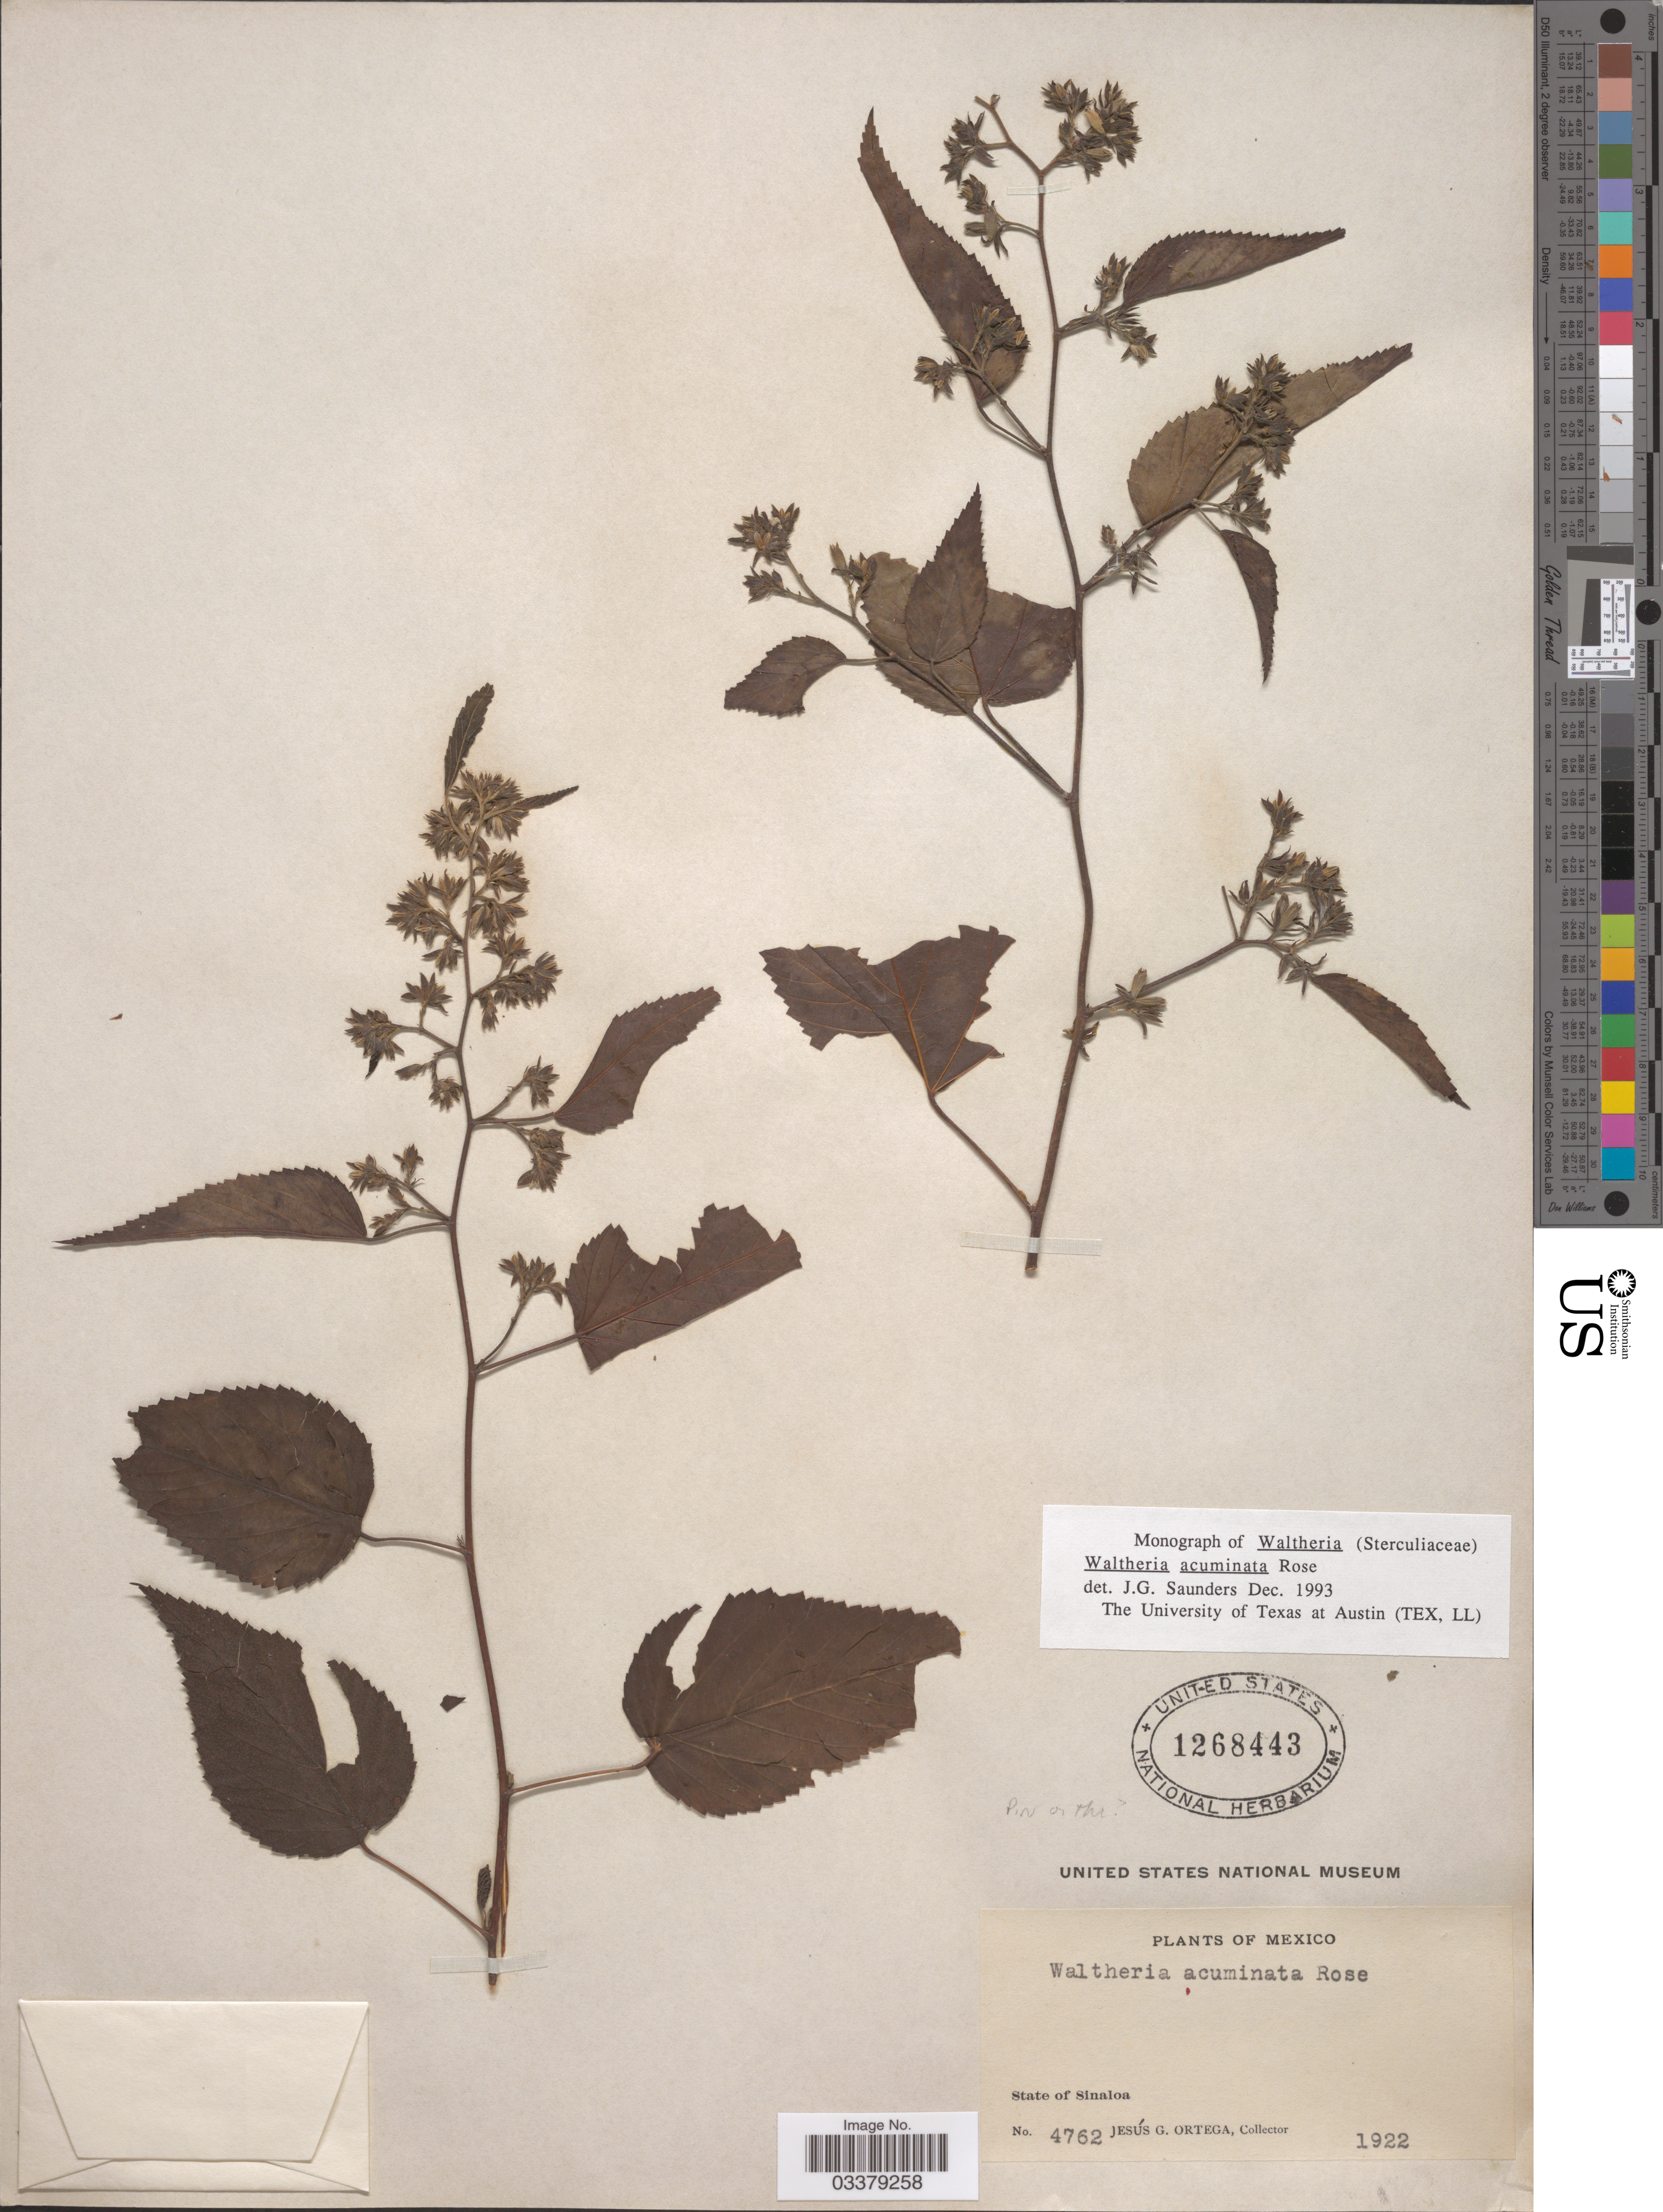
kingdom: Plantae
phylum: Tracheophyta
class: Magnoliopsida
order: Malvales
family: Malvaceae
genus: Waltheria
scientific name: Waltheria acuminata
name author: Rose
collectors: J. Ortega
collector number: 4762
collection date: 1922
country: Mexico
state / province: Sinaloa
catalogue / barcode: US 1268443